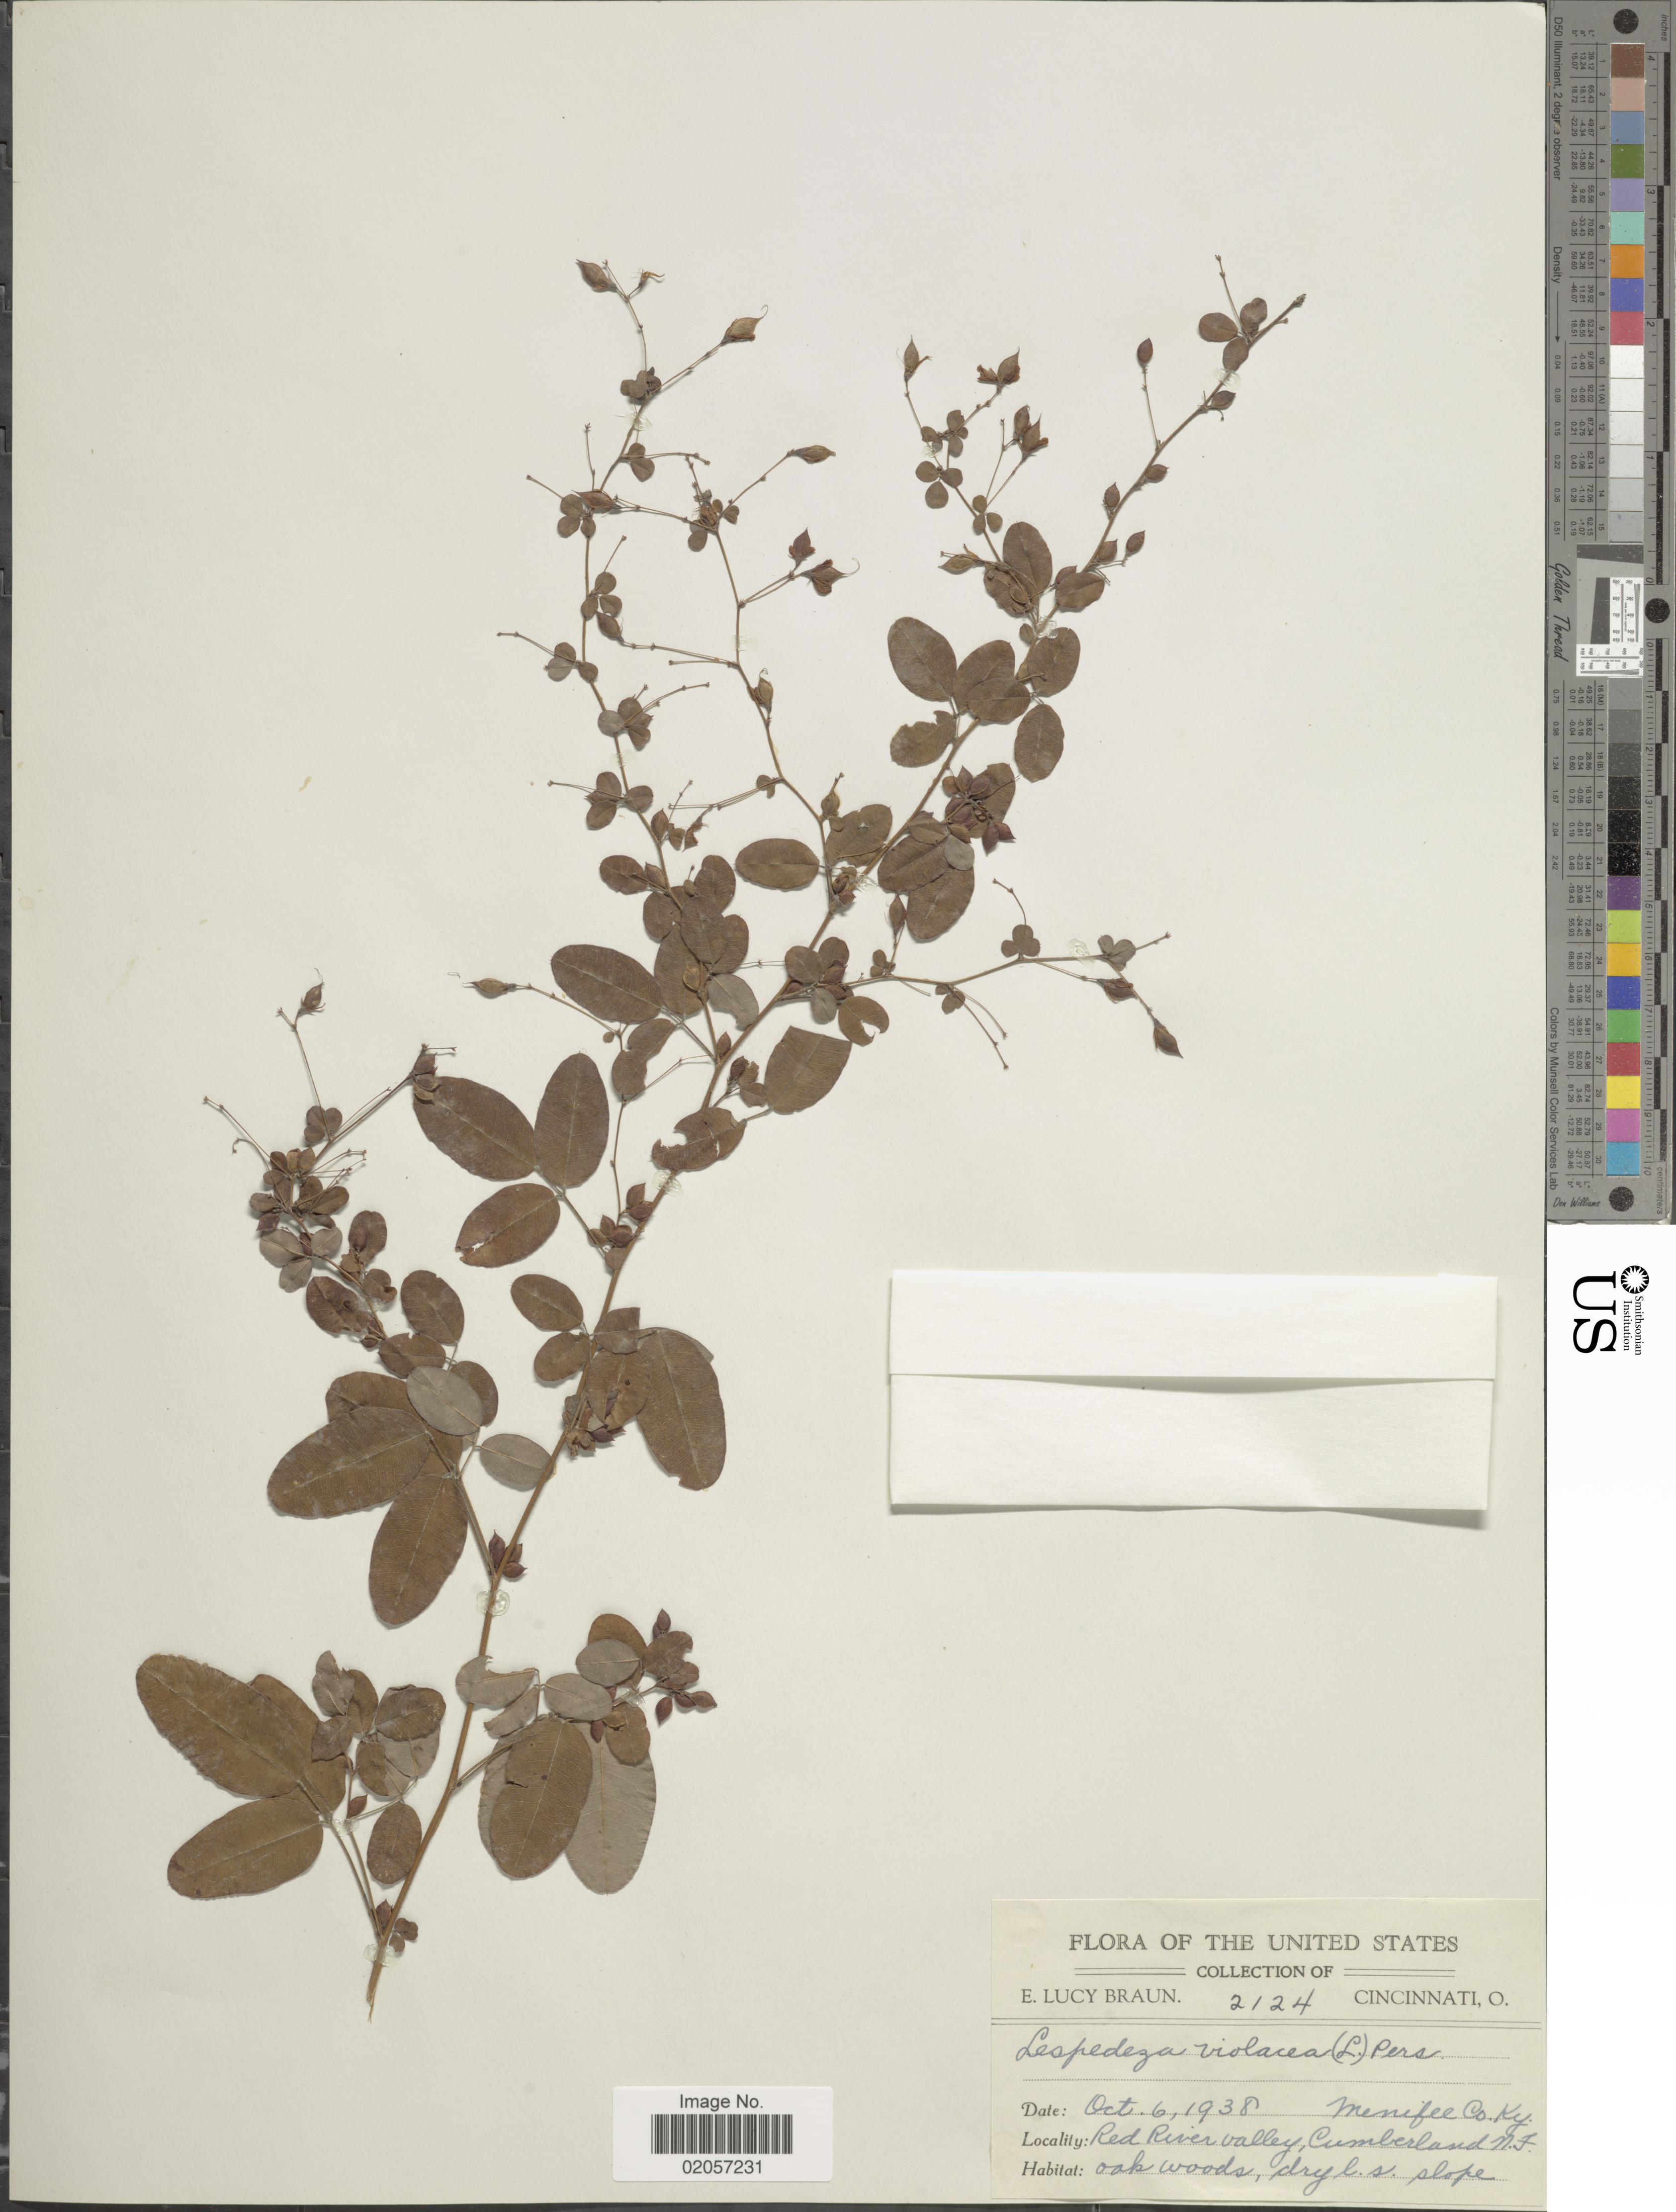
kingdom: Plantae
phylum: Tracheophyta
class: Magnoliopsida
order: Fabales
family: Fabaceae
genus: Lespedeza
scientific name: Lespedeza violacea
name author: (L.) Pers.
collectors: E. L. Braun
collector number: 2124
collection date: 1938-10-06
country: United States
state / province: Kentucky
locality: Red River valley, Cumberland N.F.